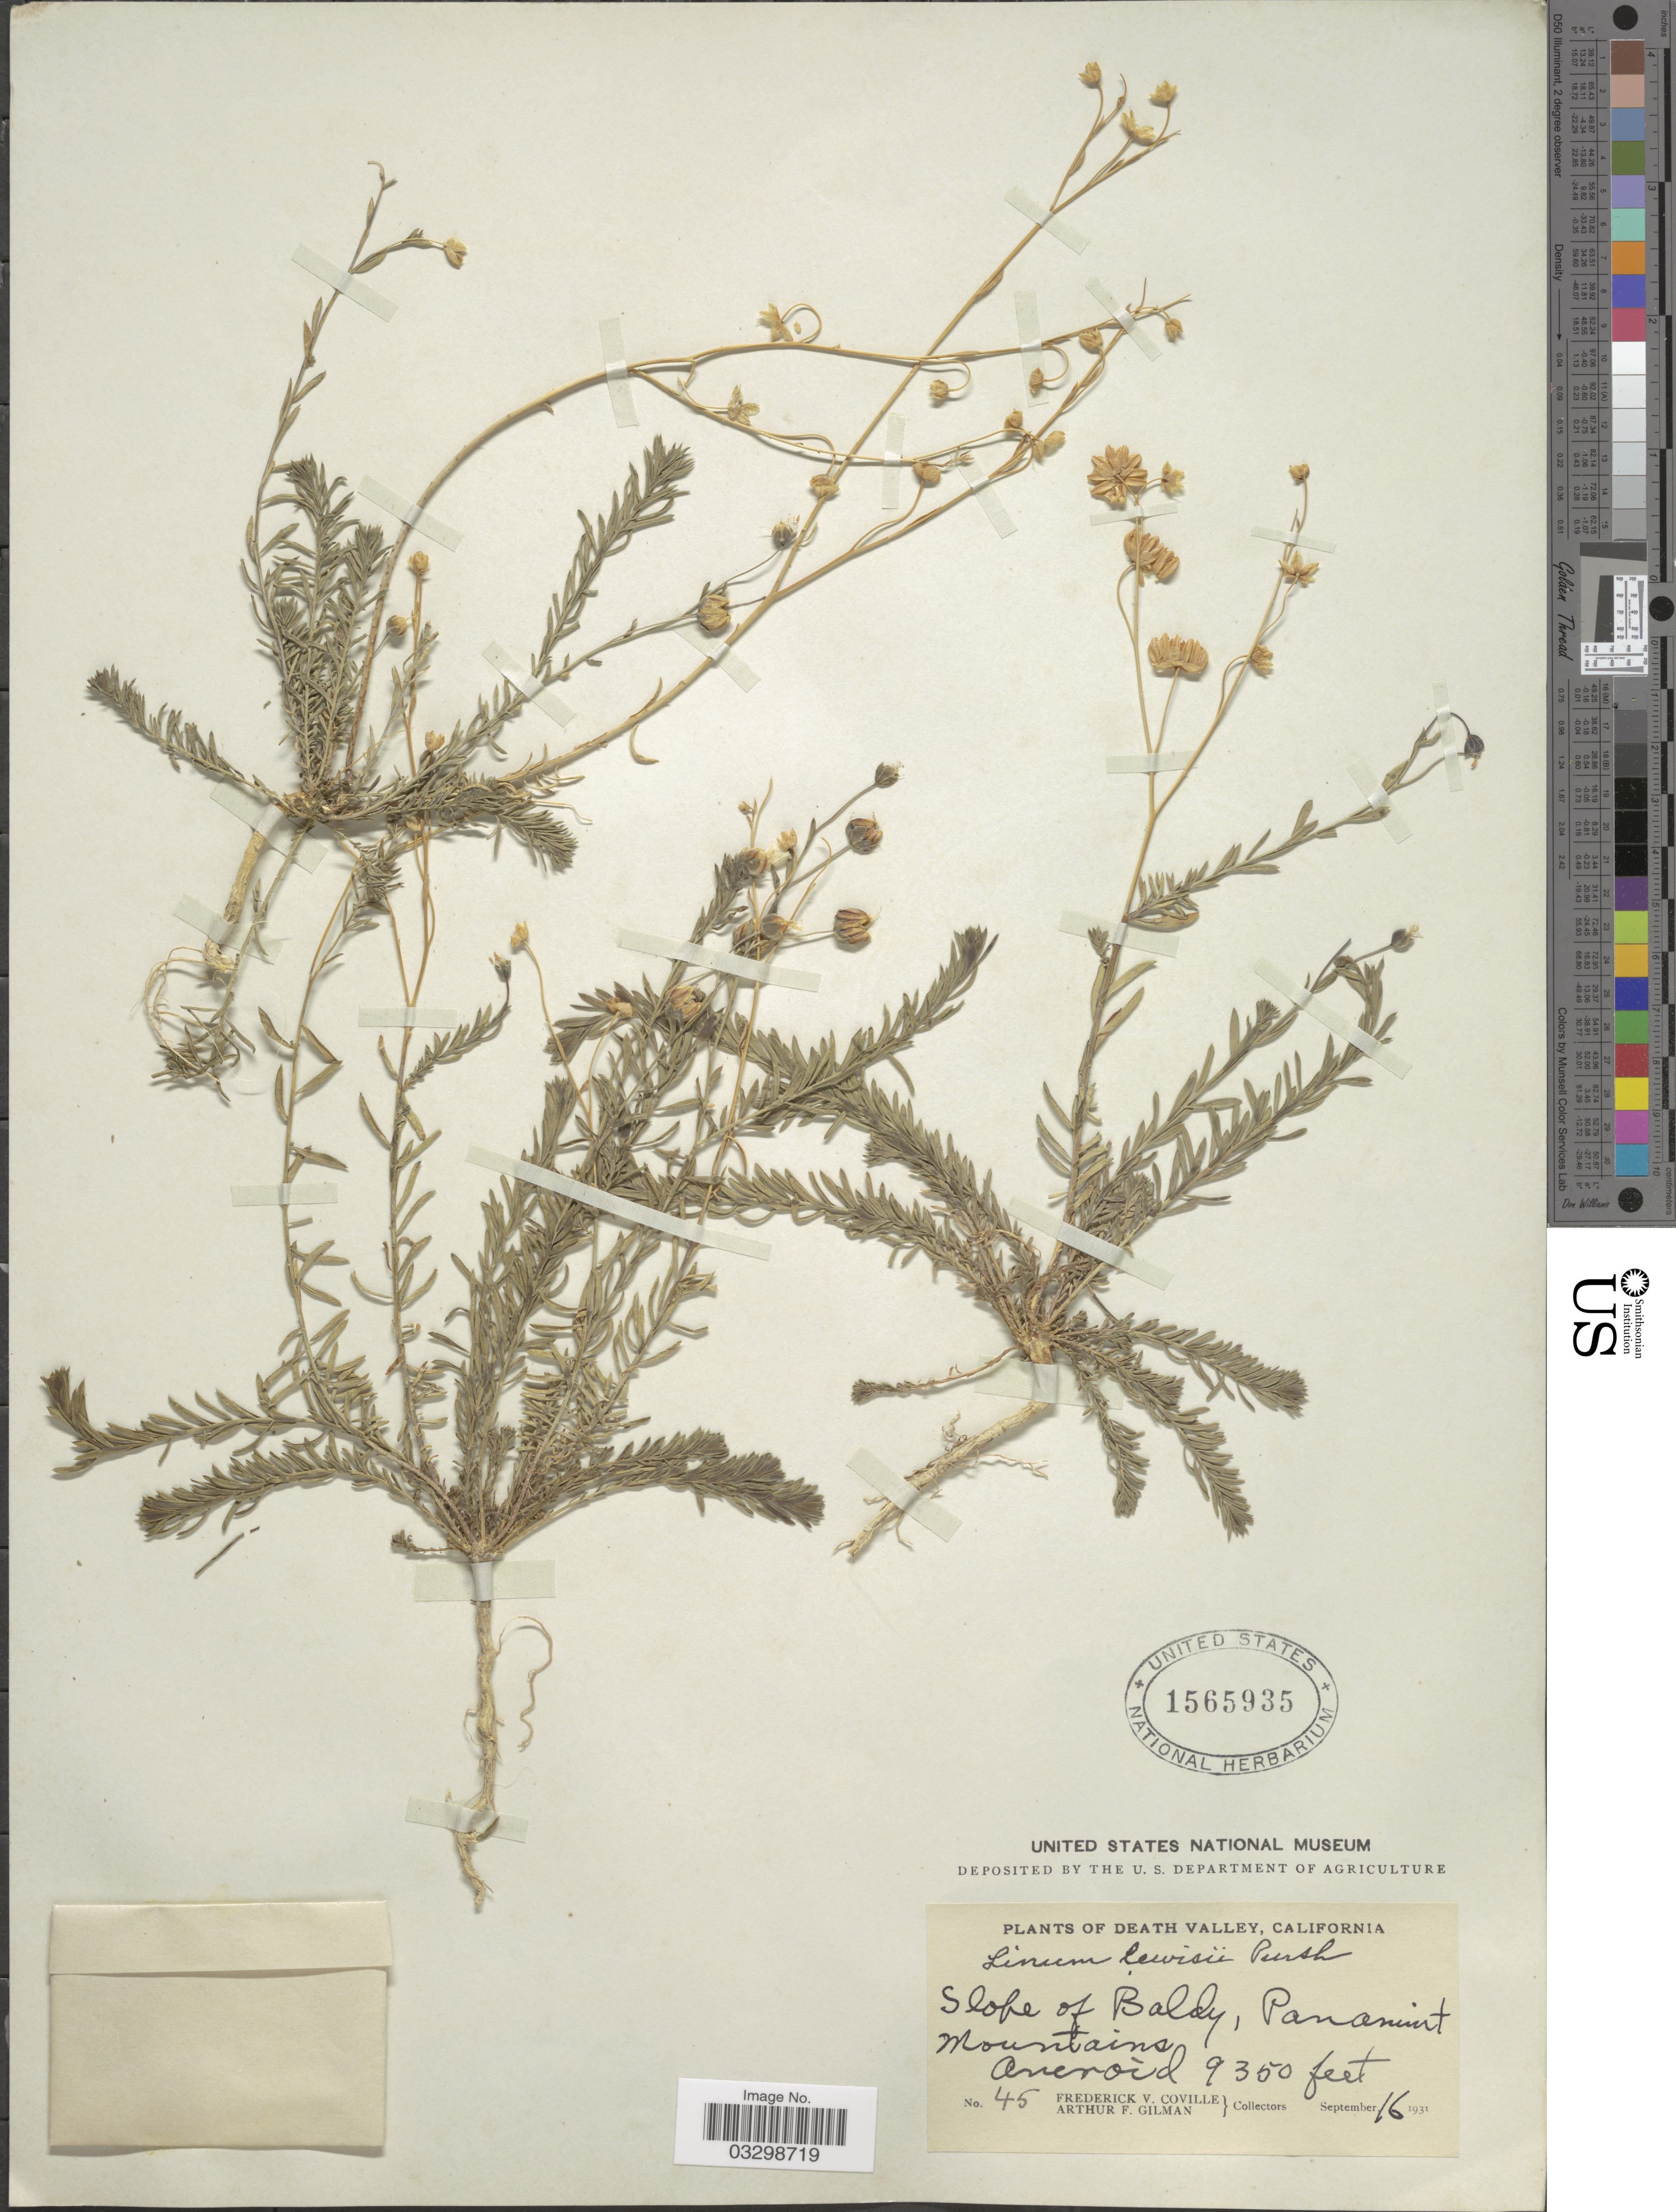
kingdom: Plantae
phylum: Tracheophyta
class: Magnoliopsida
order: Malpighiales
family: Linaceae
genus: Linum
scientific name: Linum lewisii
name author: Pursh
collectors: F. V. Coville & A. Gilman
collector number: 45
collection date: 1931-09-16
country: United States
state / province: California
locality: Death Valley. Slope of Baldy, Panamint Mountains. Anderoid.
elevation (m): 2850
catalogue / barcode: US 1565935